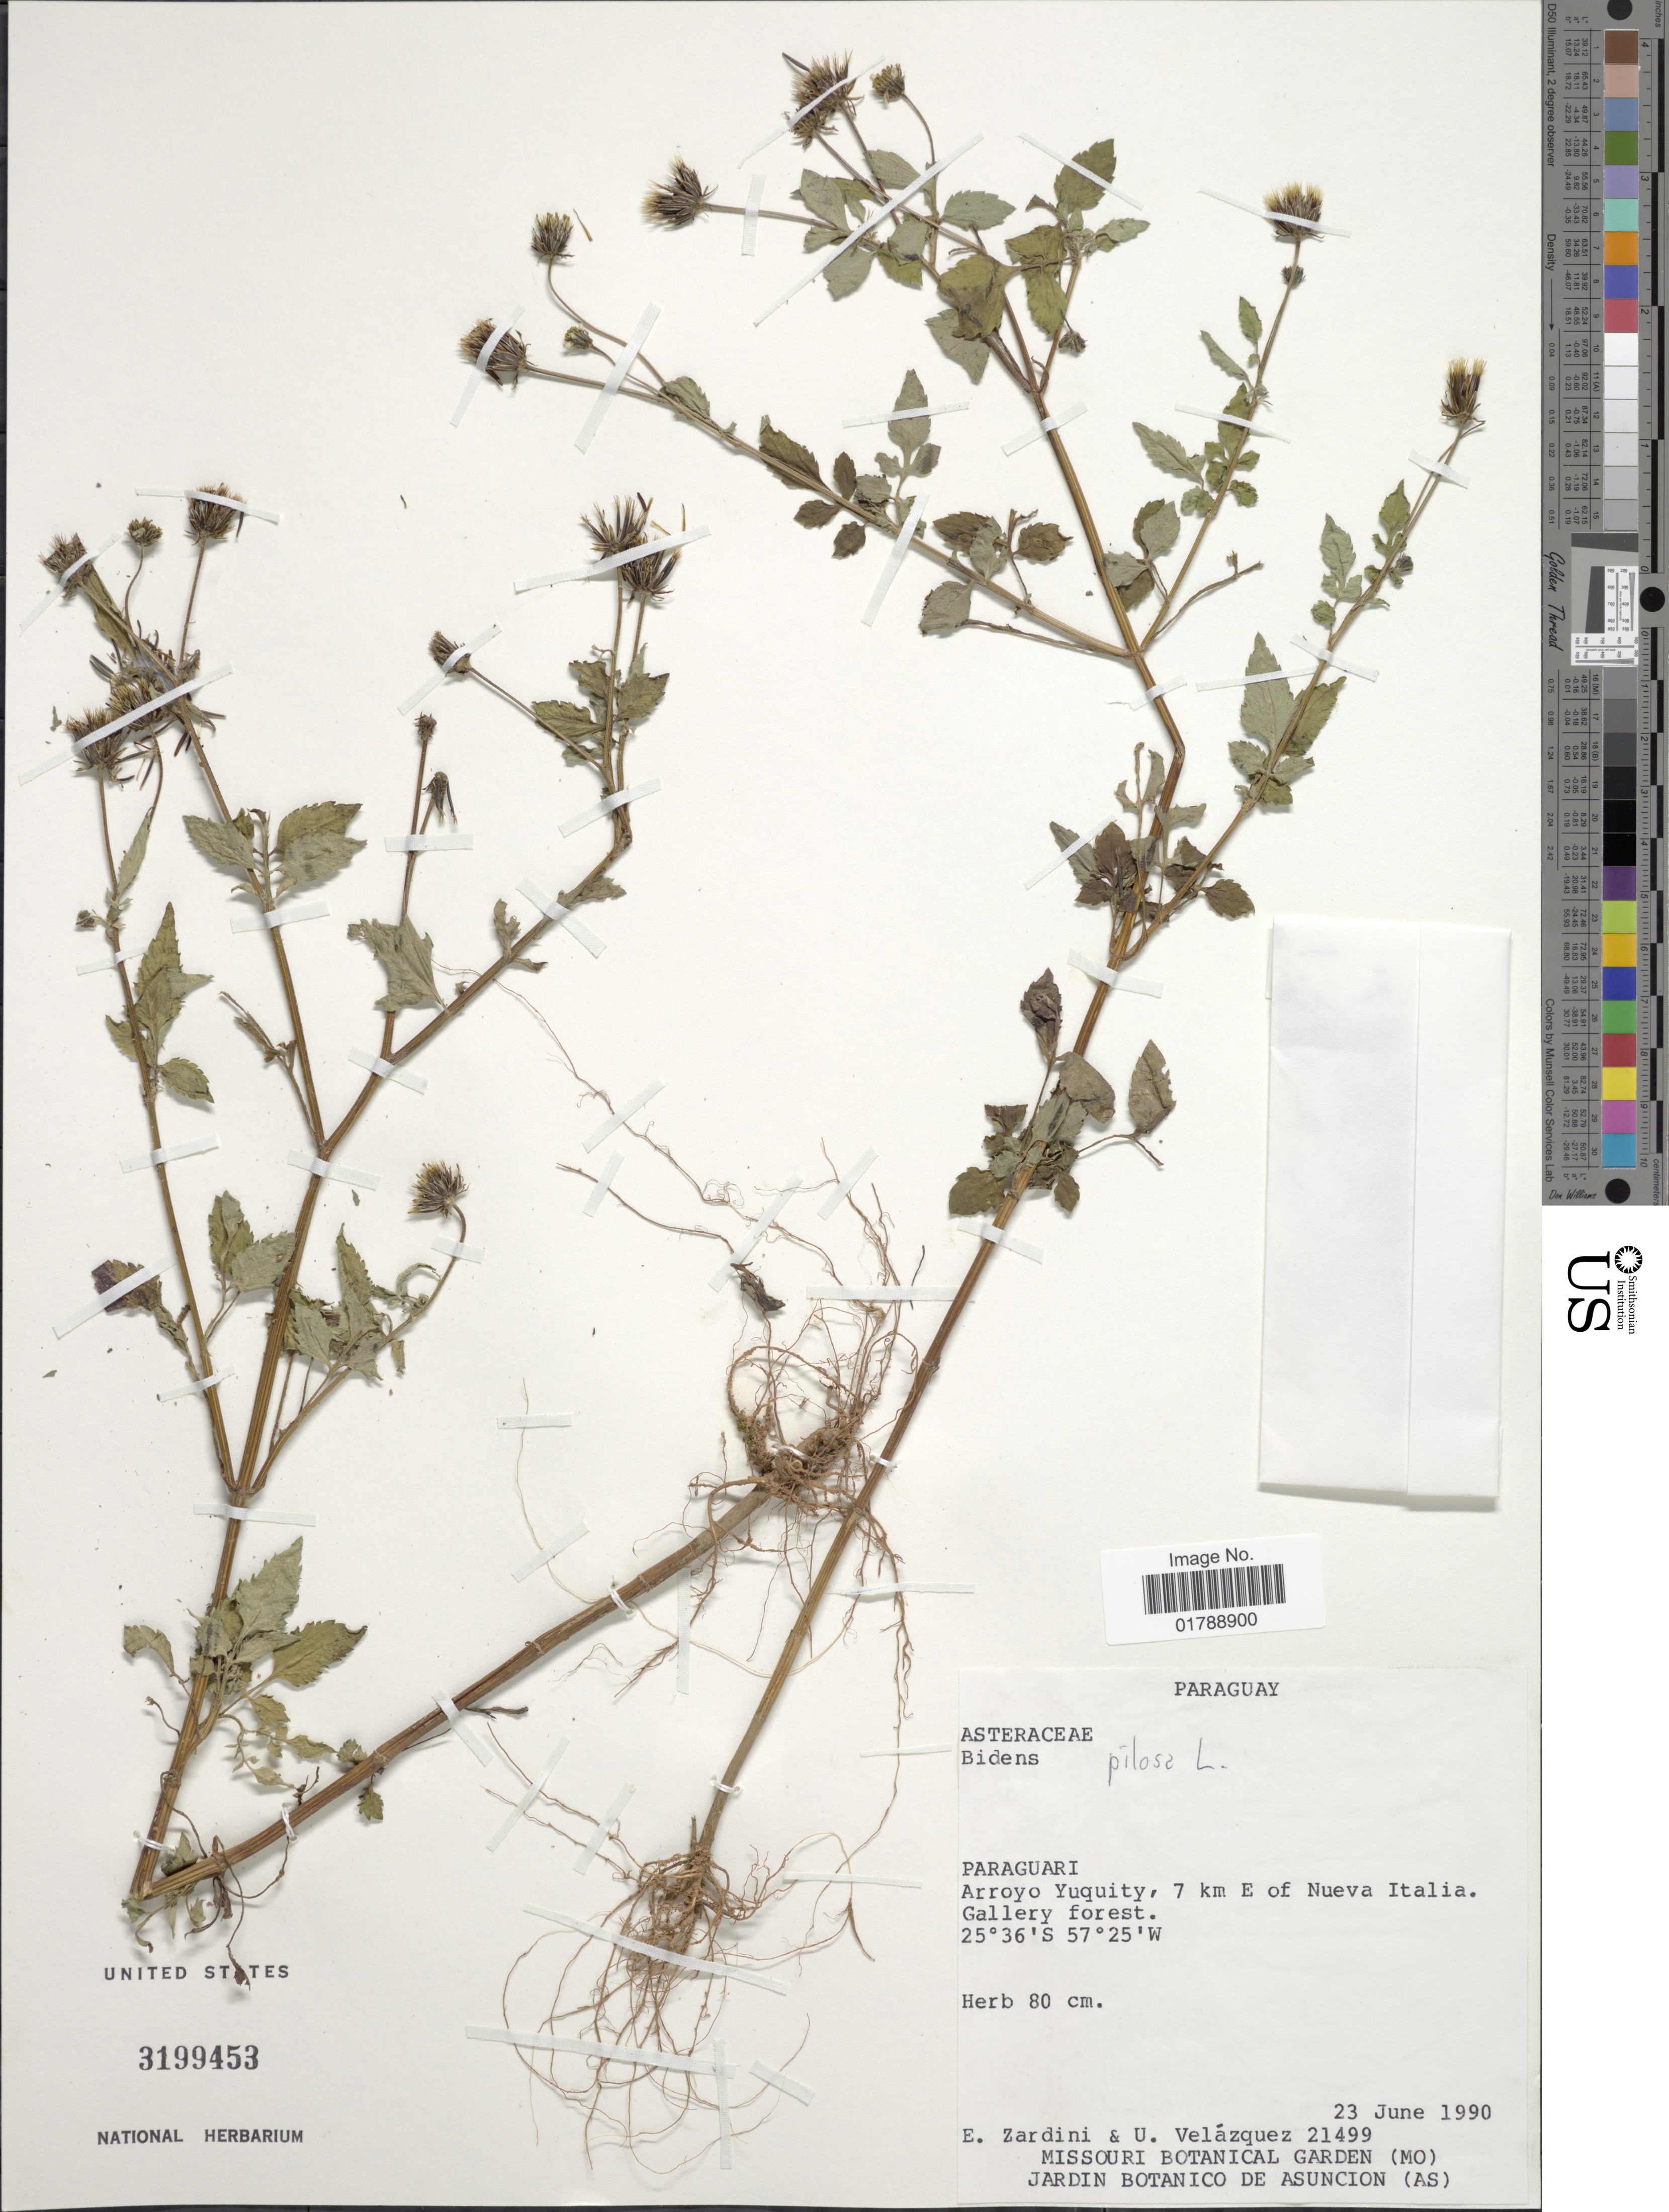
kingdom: Plantae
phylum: Tracheophyta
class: Magnoliopsida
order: Asterales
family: Asteraceae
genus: Bidens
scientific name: Bidens pilosa var. radiata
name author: (Sch. Bip.) J.A. Schmidt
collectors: E. M. Zardini & U. Velázquez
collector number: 21499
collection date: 1990-06-23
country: Paraguay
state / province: Paraguari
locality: Arroyo Yuguity, 7 km E of Nueva Italia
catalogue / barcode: US 3199453